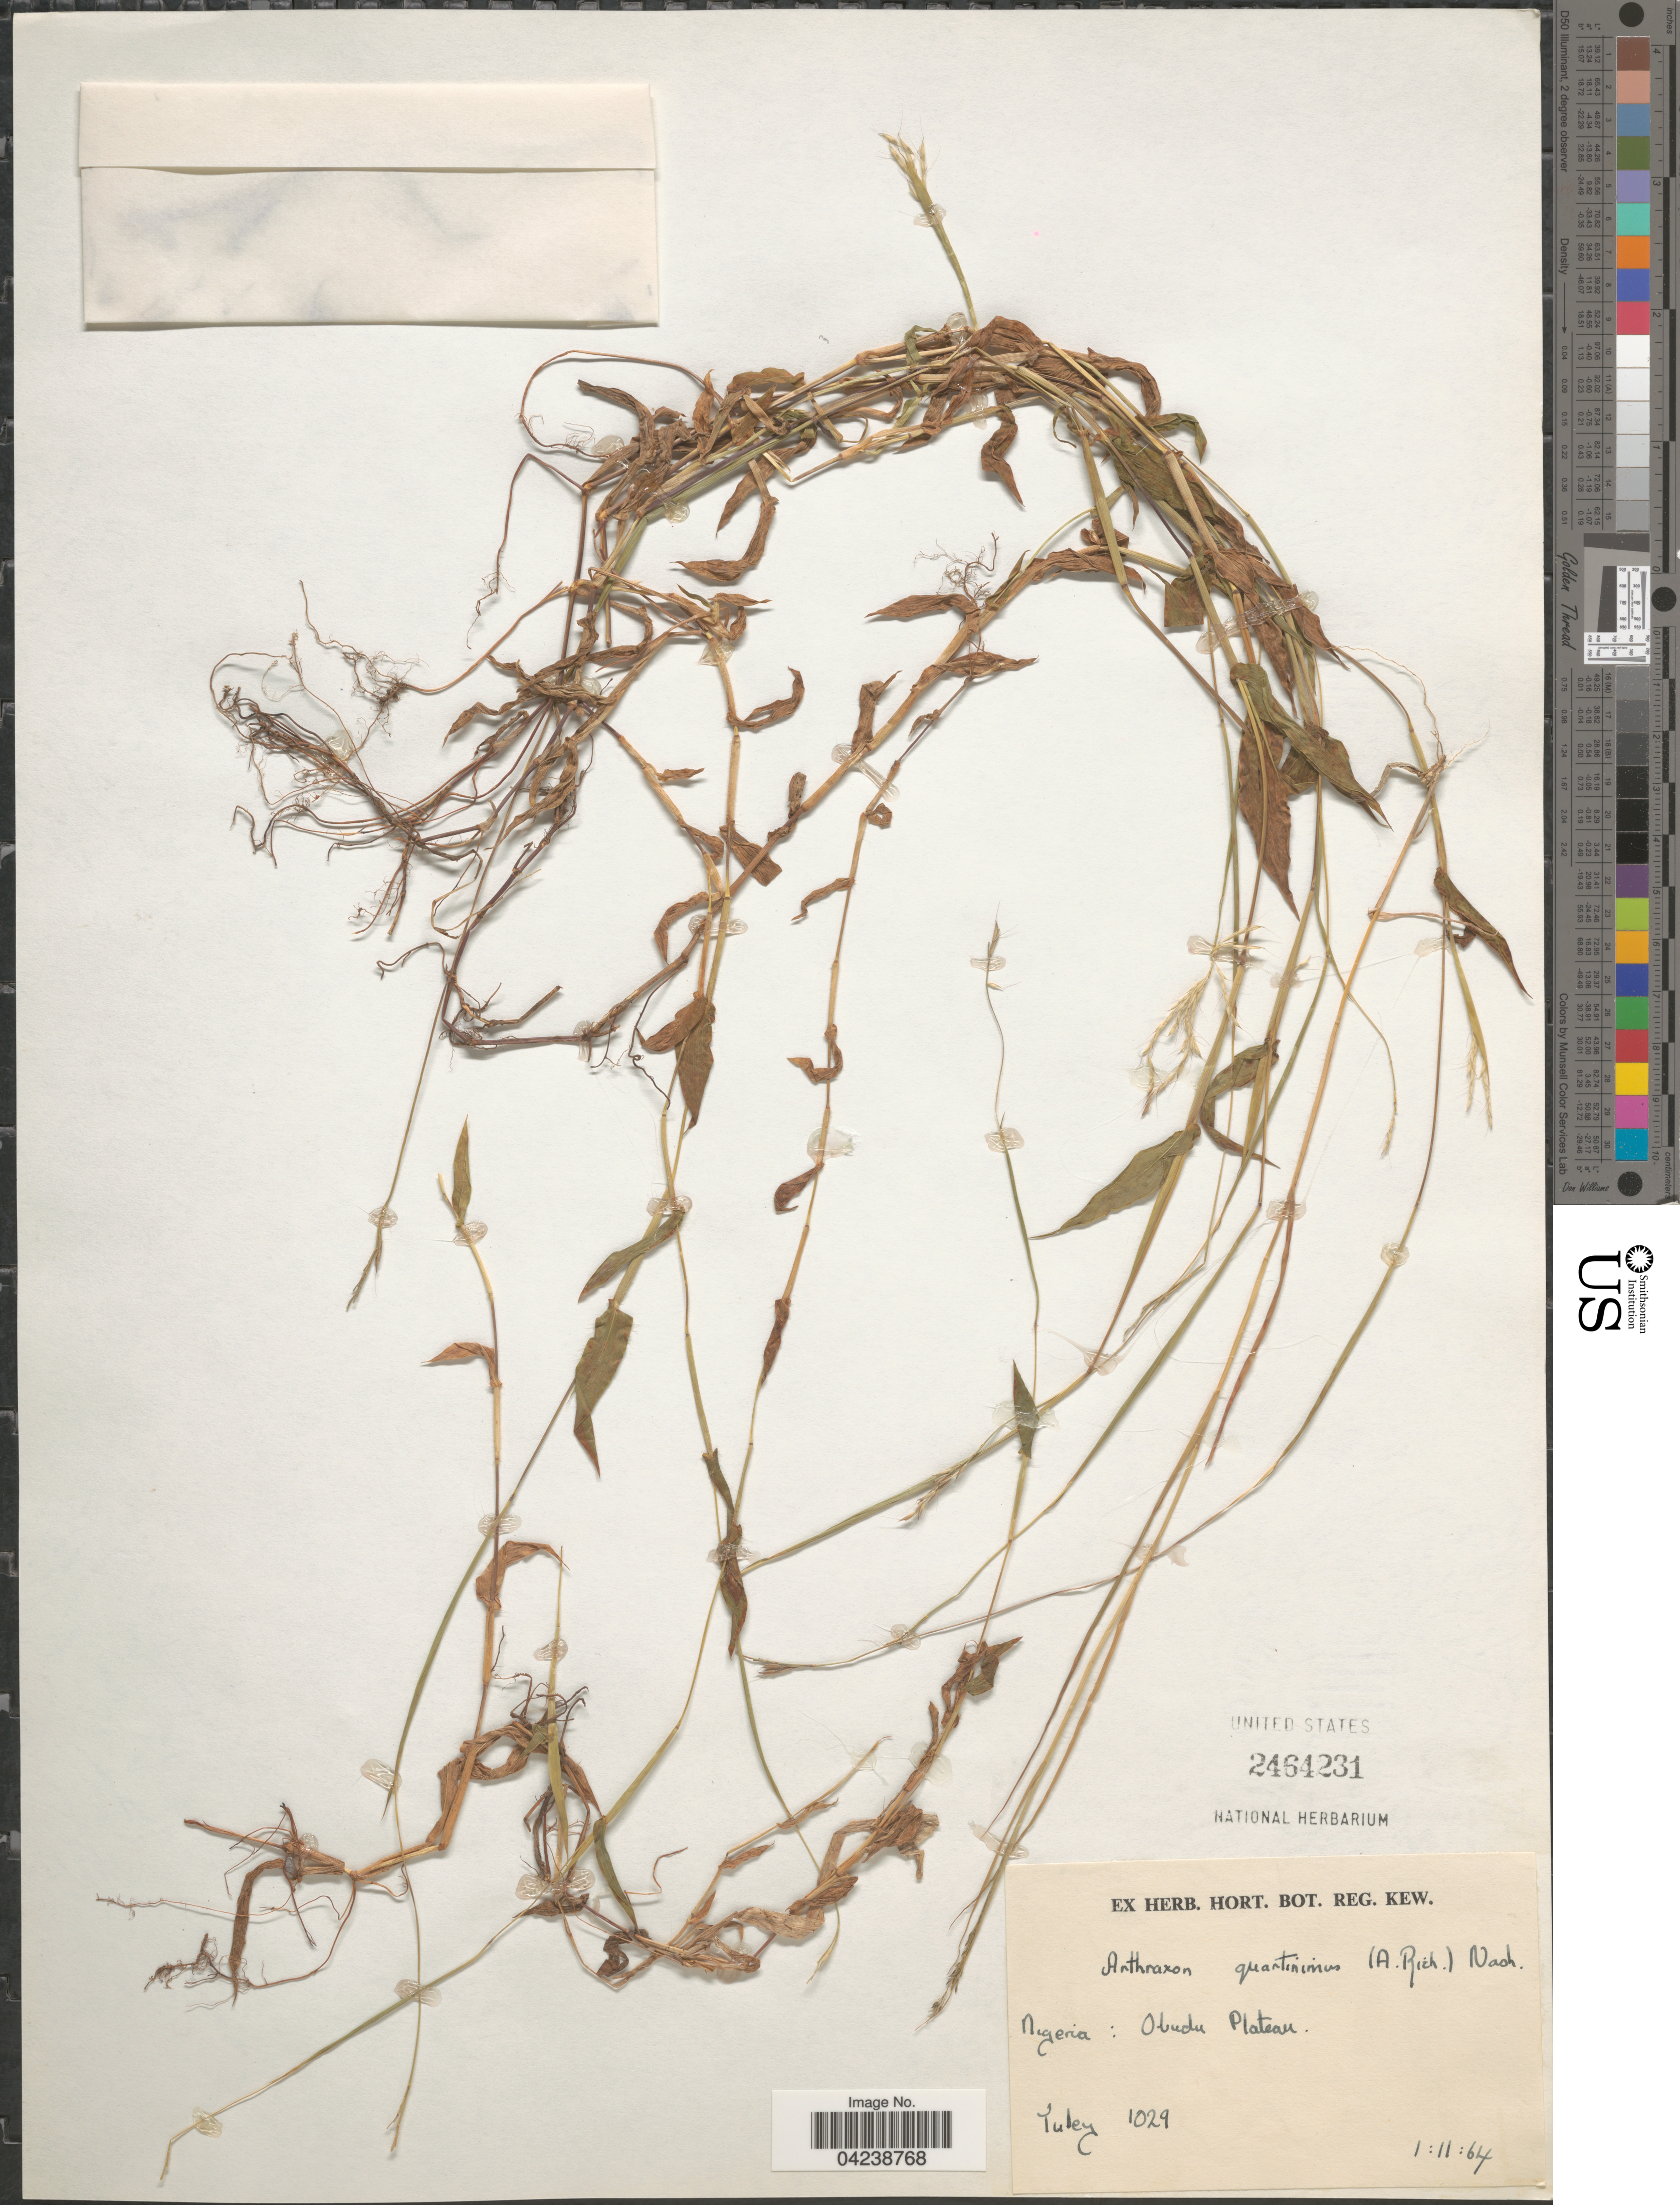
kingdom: Plantae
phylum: Tracheophyta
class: Liliopsida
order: Poales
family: Poaceae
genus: Arthraxon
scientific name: Arthraxon hispidus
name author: (Thunb.) Makino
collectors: -. Tuley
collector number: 1029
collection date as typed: Transcribed d/m/y: 1/11/64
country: Nigeria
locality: Obudu Plateau.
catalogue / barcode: US 2464231